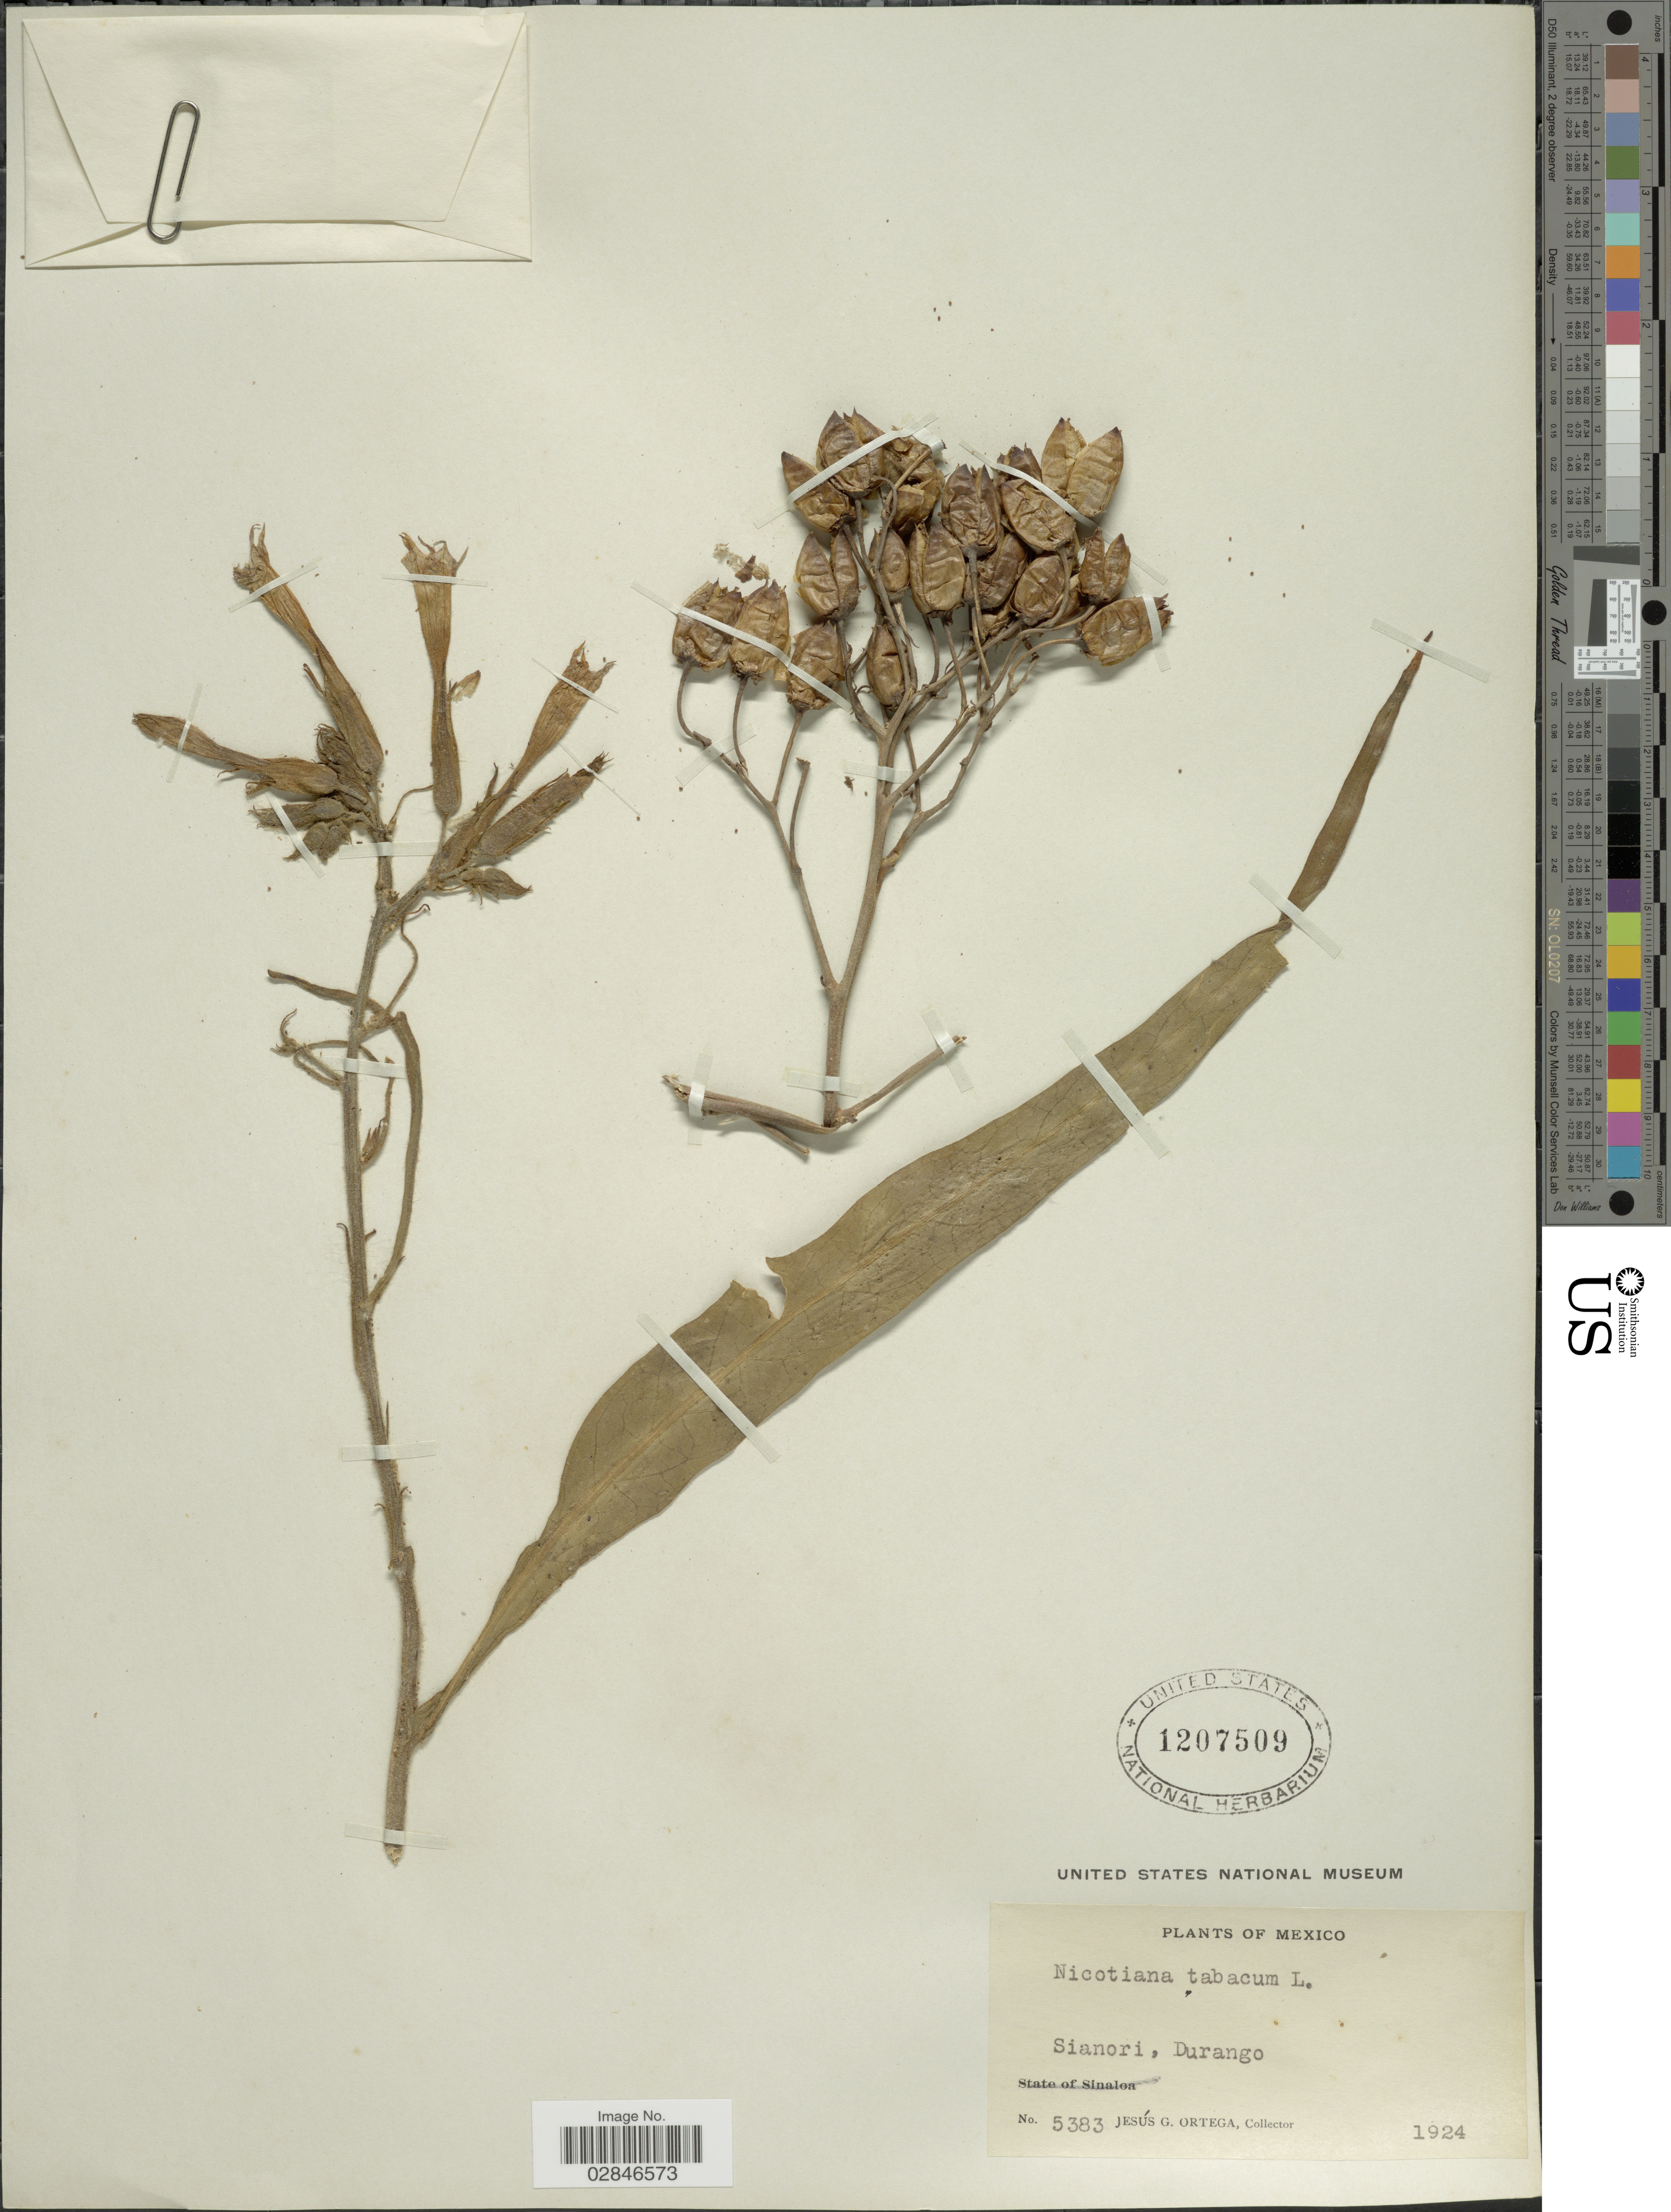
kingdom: Plantae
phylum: Tracheophyta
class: Magnoliopsida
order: Solanales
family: Solanaceae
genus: Nicotiana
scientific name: Nicotiana tabacum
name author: L.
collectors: J. Ortega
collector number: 5383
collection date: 1924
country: Mexico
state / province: Durango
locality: Sianori.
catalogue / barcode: US 1207509